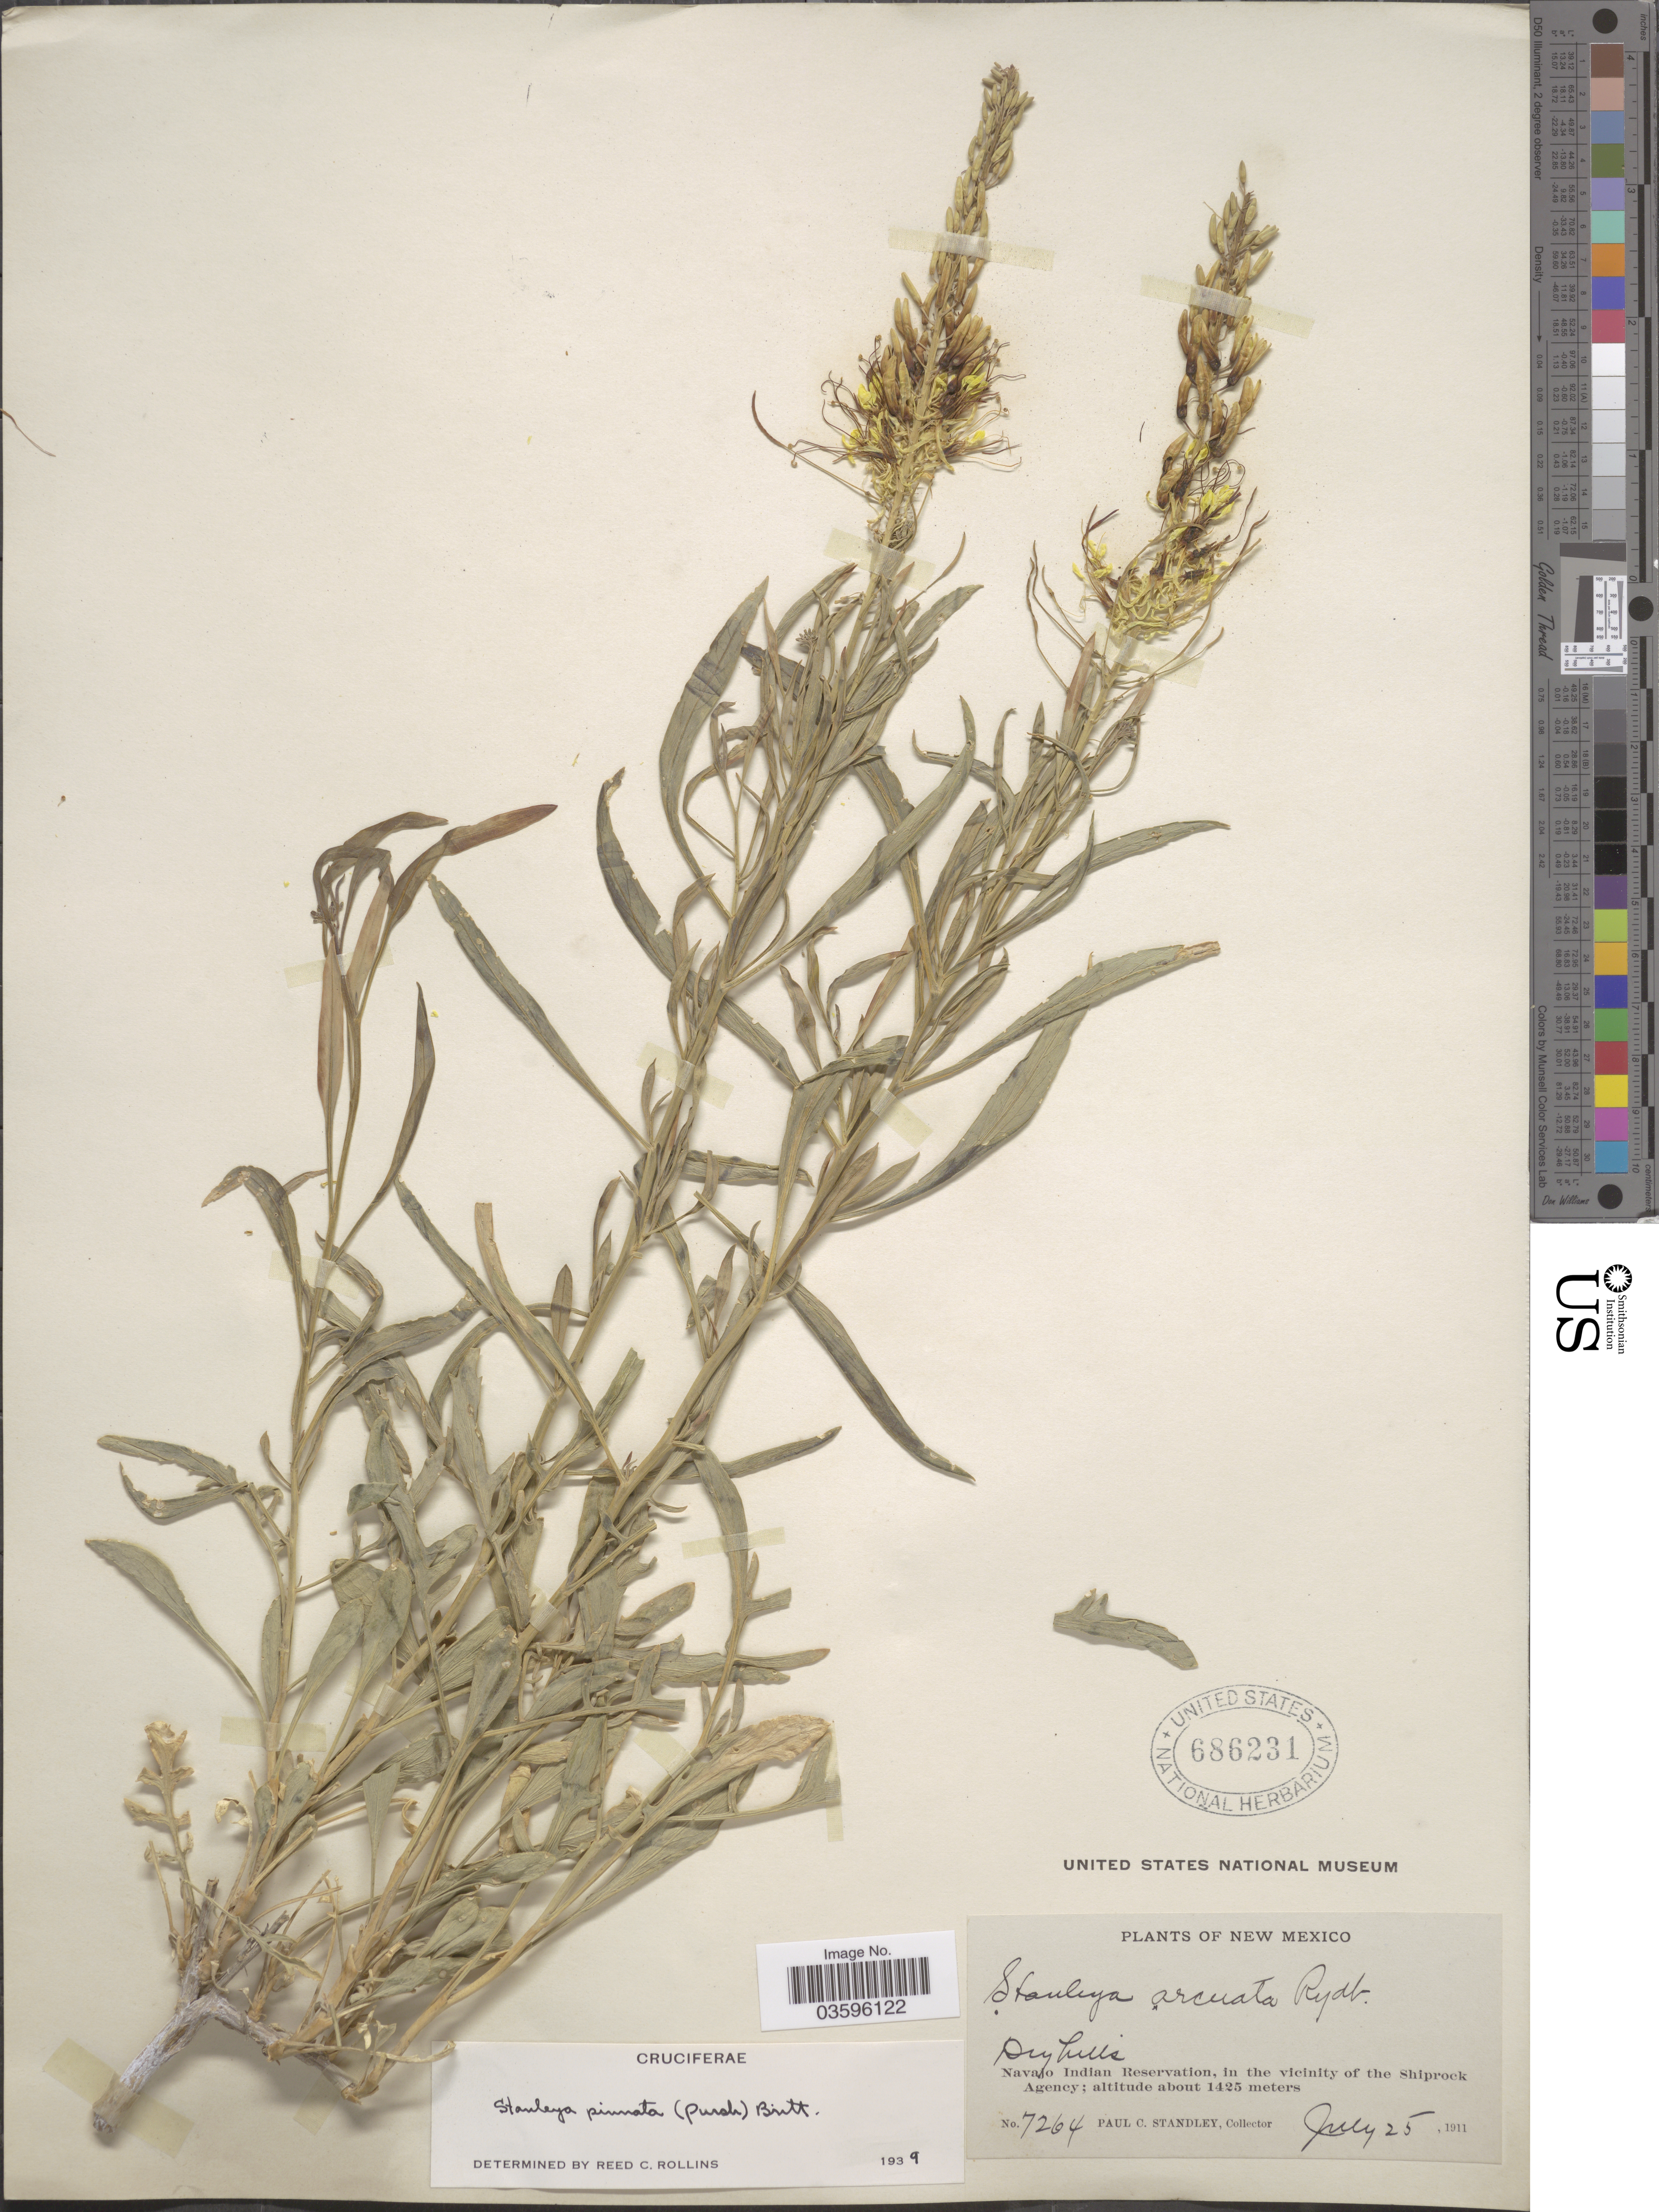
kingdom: Plantae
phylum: Tracheophyta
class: Magnoliopsida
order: Brassicales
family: Brassicaceae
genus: Stanleya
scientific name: Stanleya pinnata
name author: (Pursh) Britton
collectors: P. C. Standley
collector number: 7264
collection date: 1911-07-25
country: United States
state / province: New Mexico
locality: Navajo Indian Reservation, in the vicinity of the Shiprock Agency.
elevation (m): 1425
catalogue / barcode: US 686231